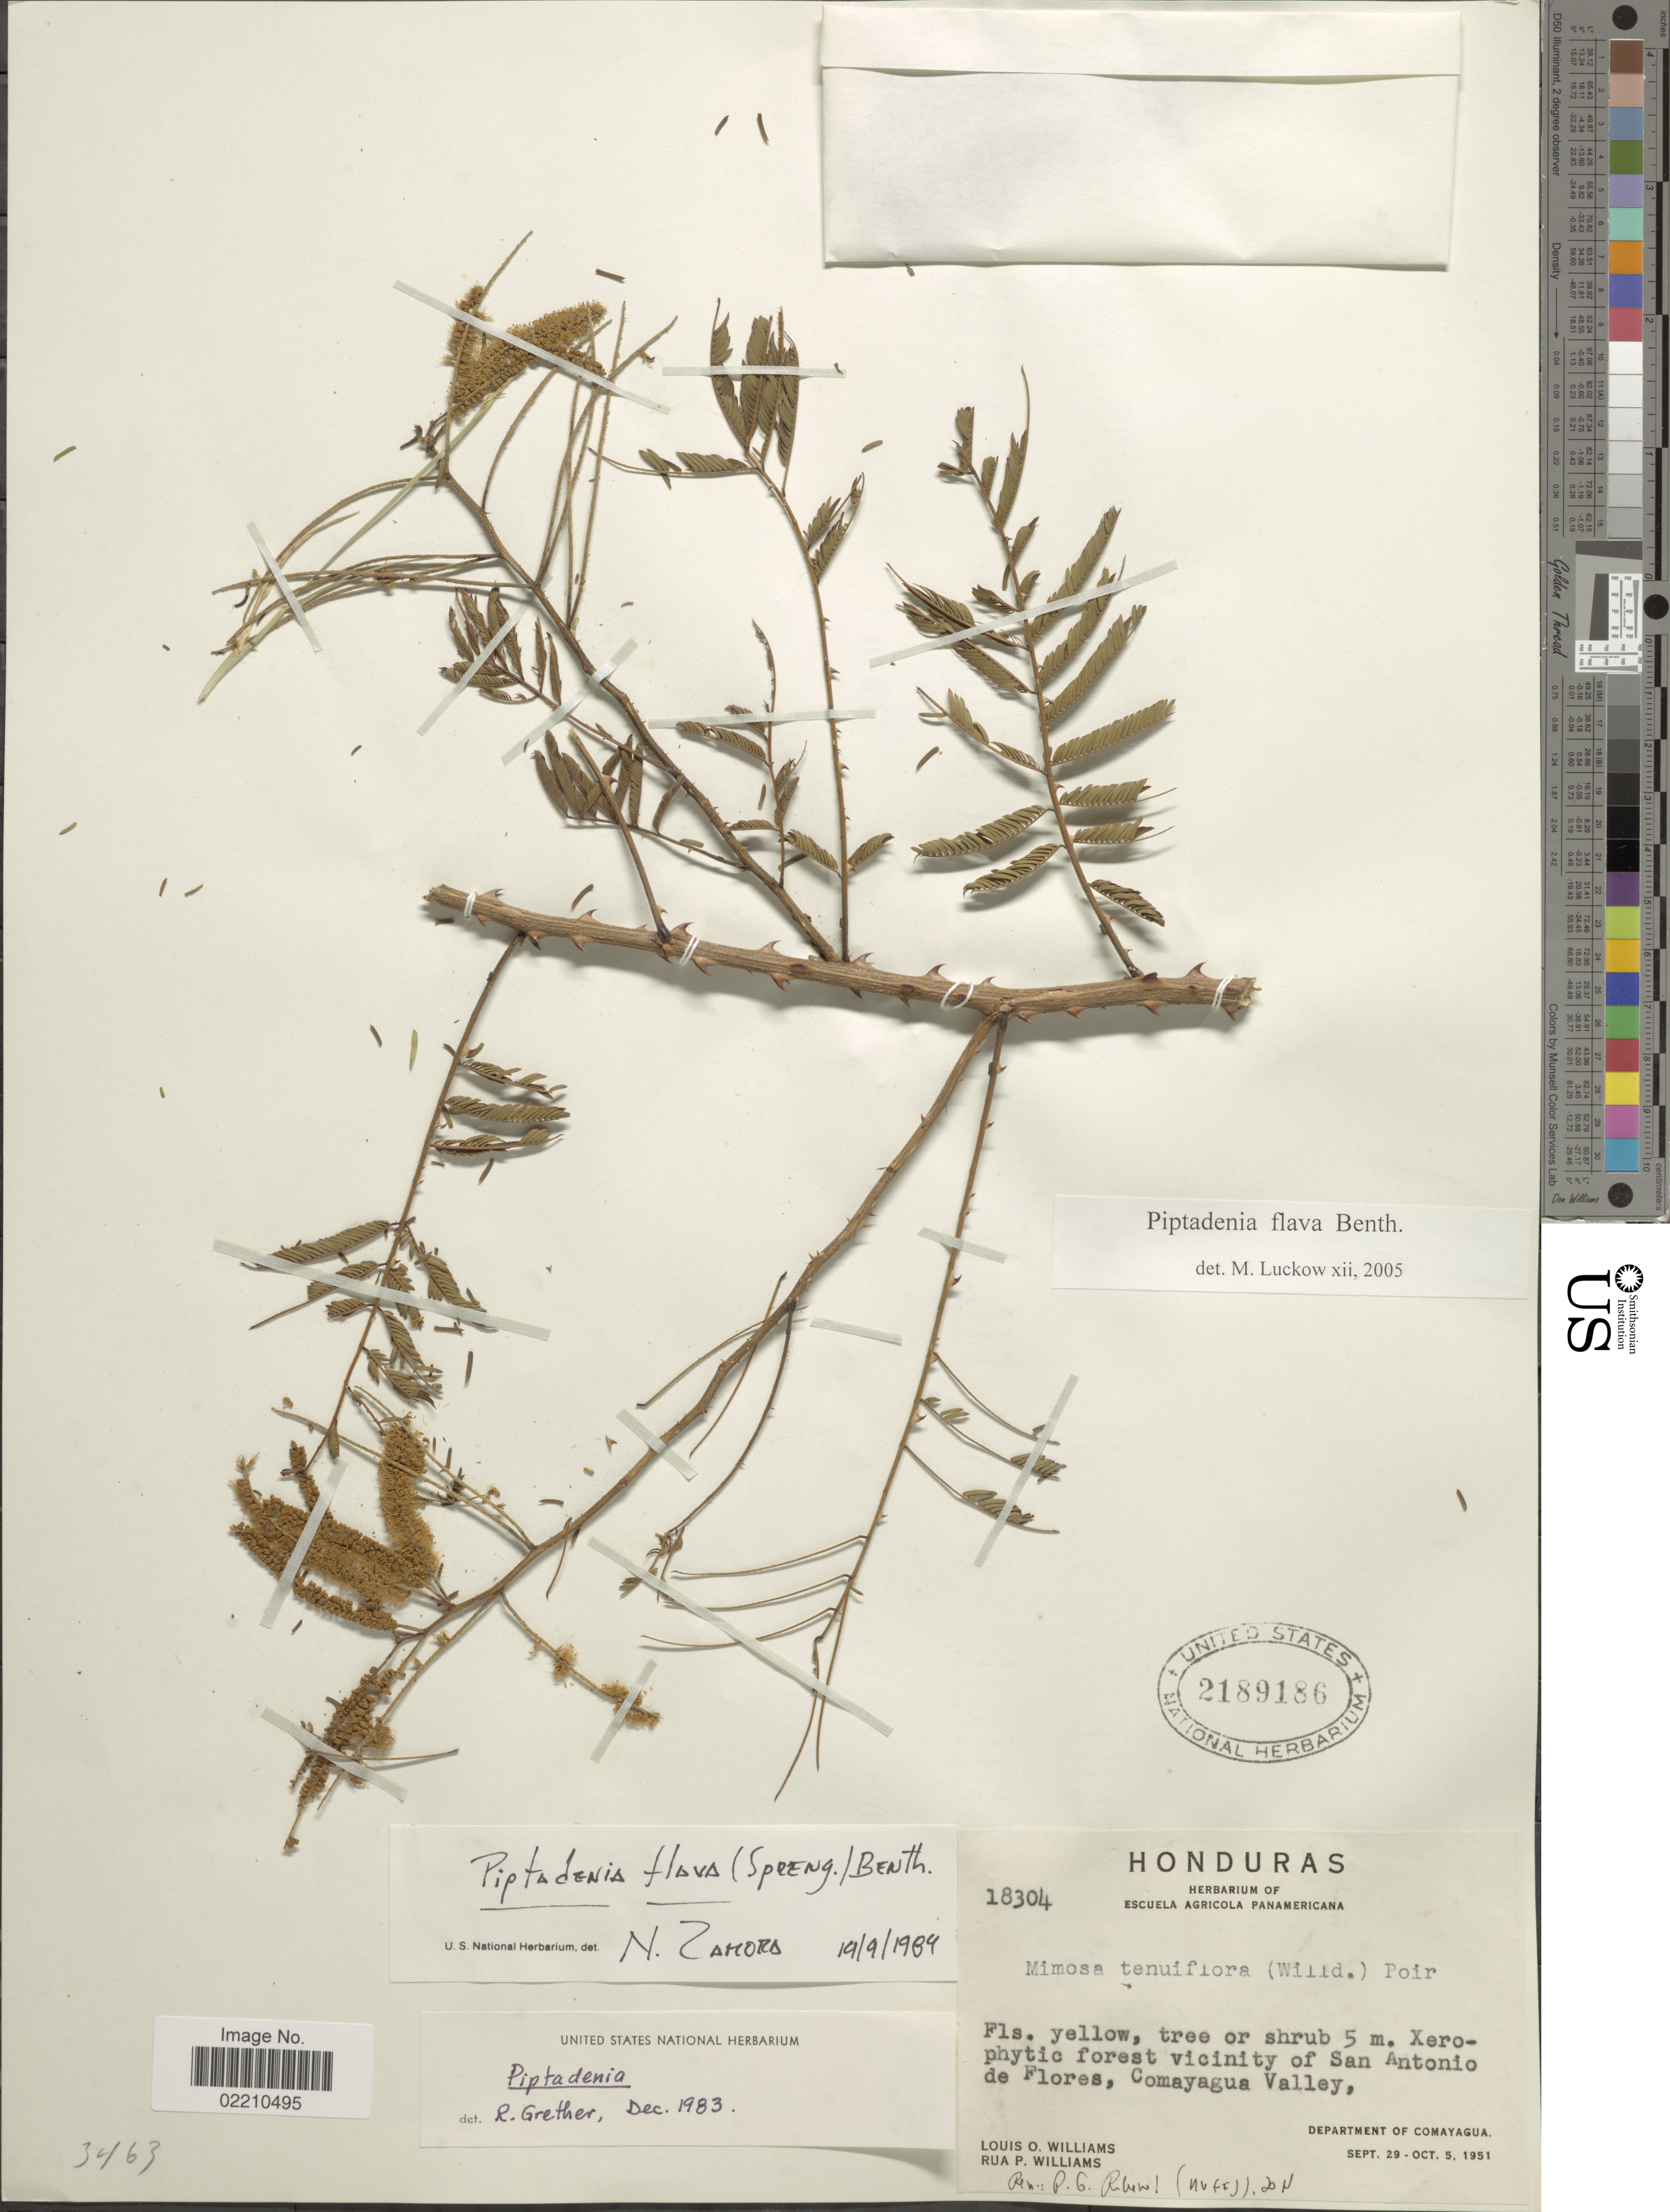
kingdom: Plantae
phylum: Tracheophyta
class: Magnoliopsida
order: Fabales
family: Fabaceae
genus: Piptadenia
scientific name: Piptadenia flava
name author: (DC.) Benth.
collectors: L. O. Williams & R. P. Williams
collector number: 18304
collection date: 1951-09-29/1951-10-05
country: Honduras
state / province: Comayagua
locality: Xerophytic forest vicinity of San Antonio de Flores, Comayagua Valley, Department of Comayagua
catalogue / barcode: US 2189186